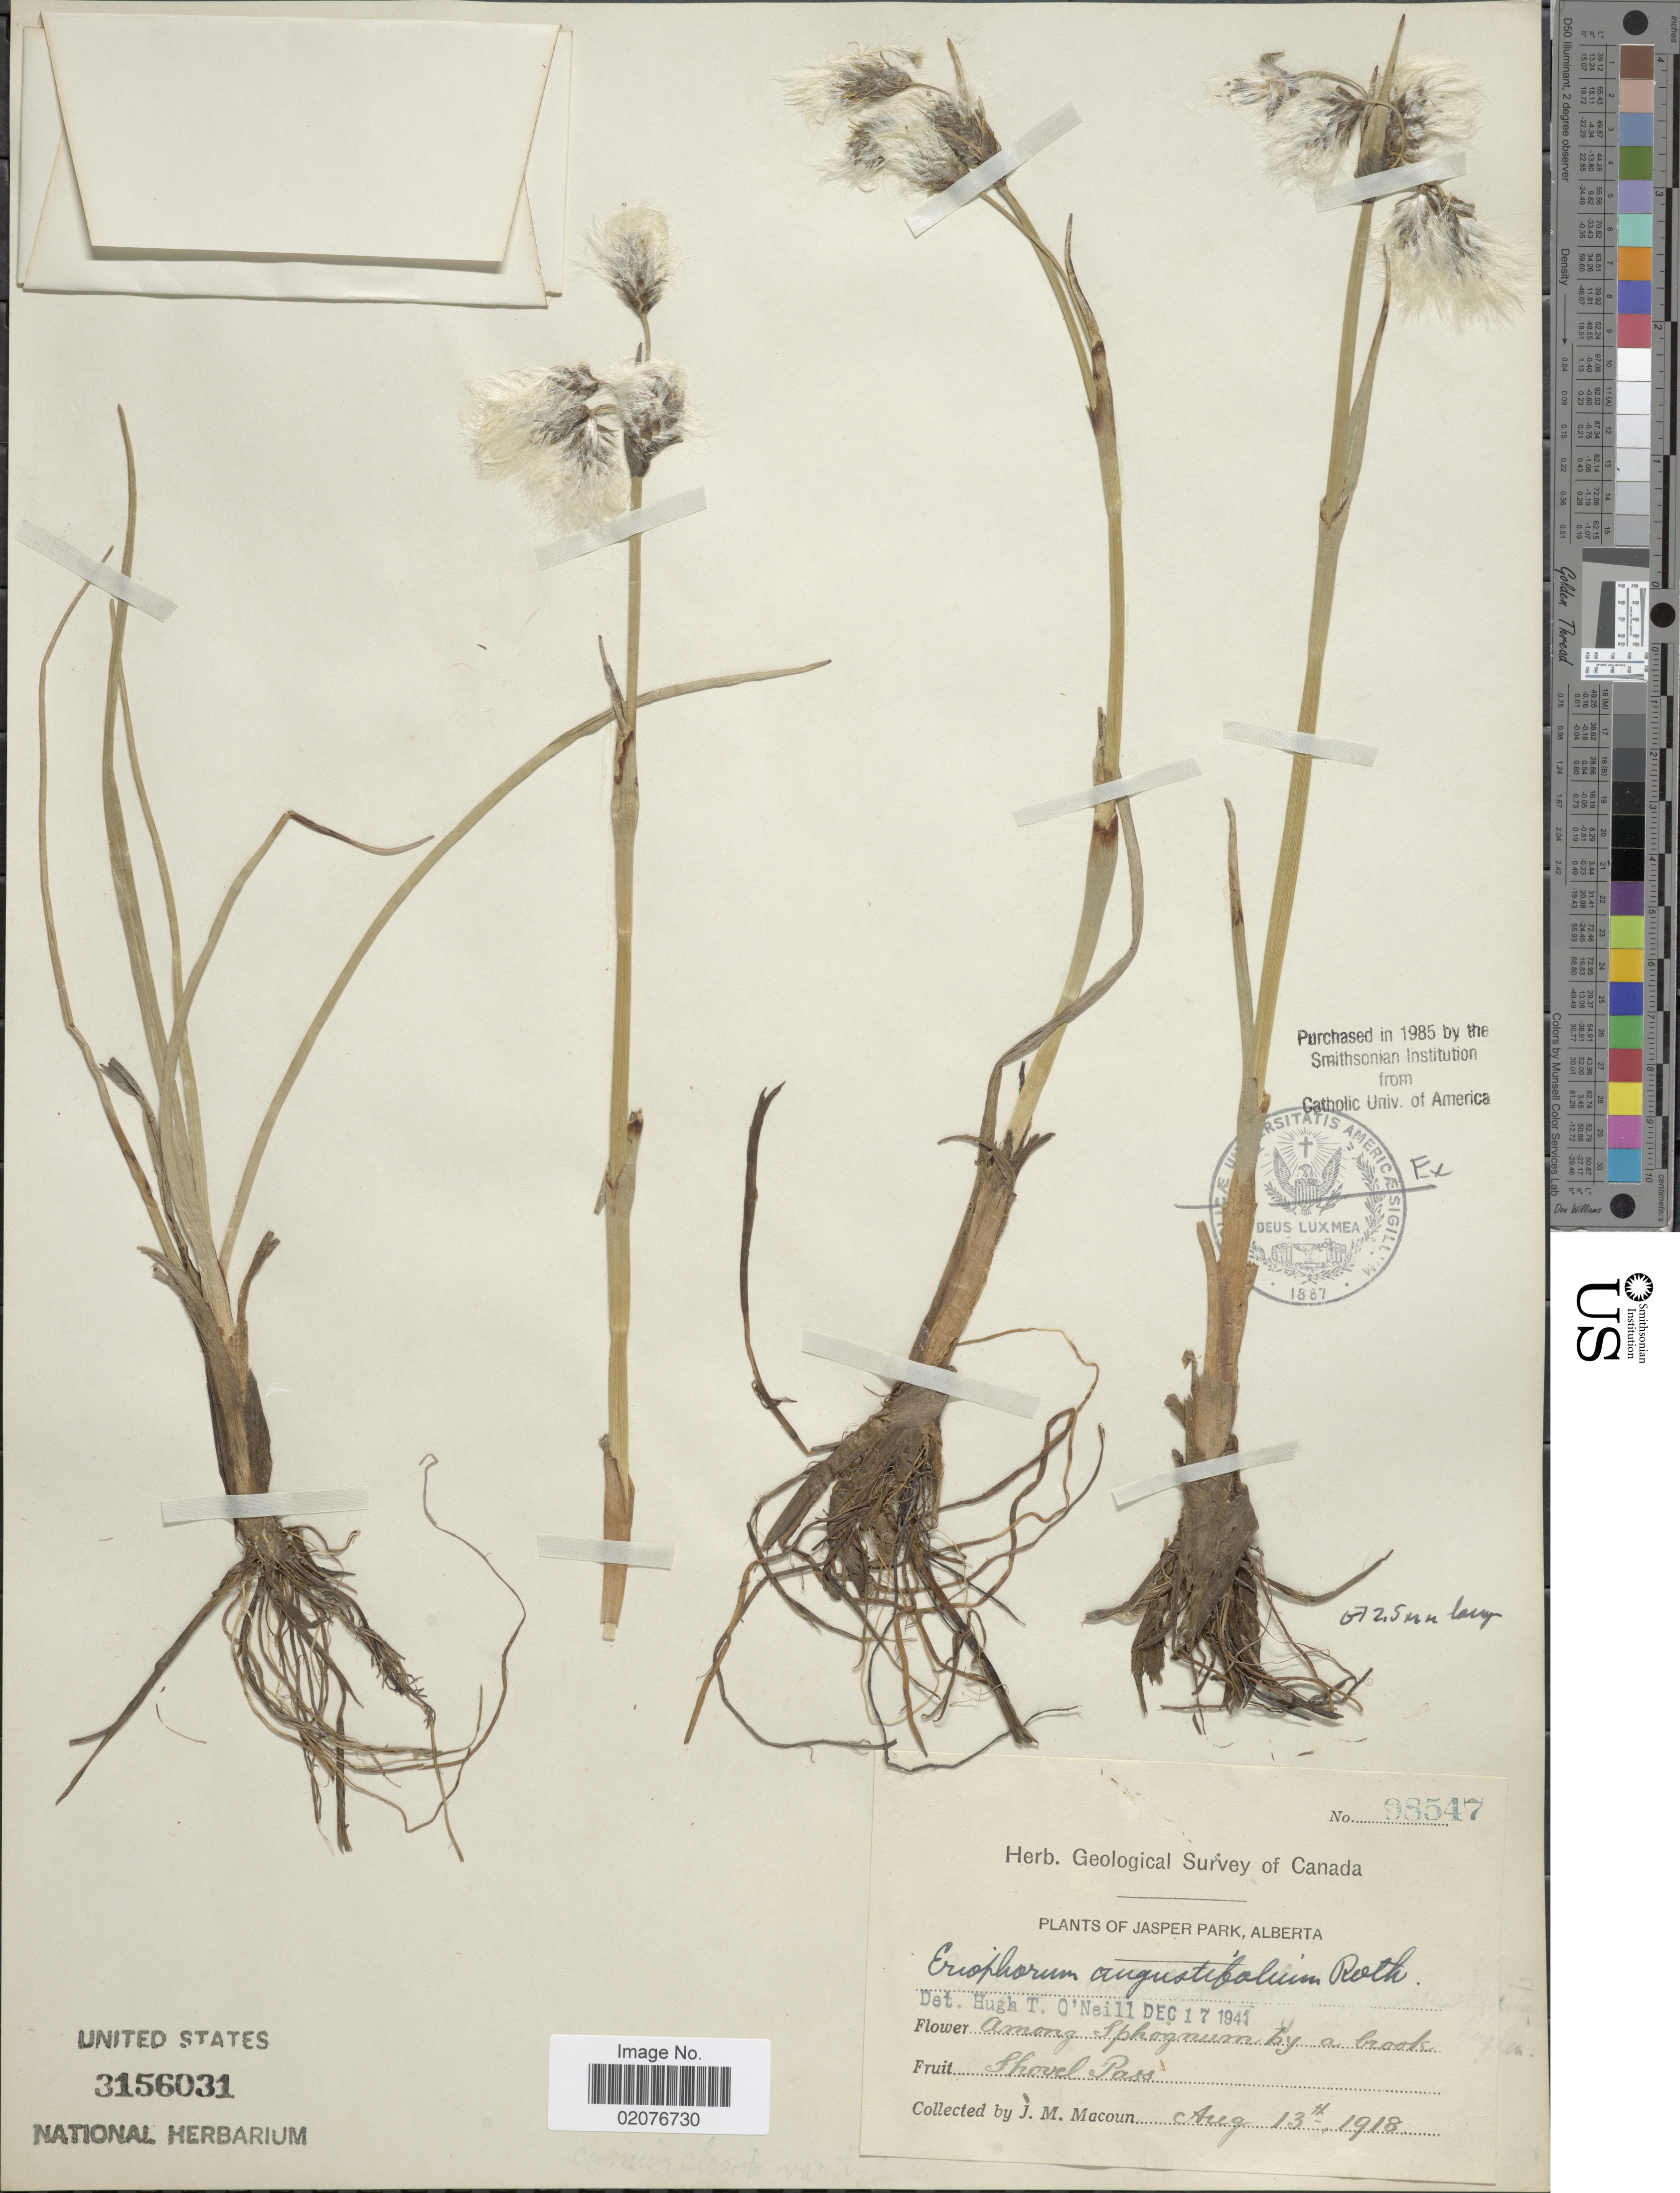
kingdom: Plantae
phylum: Tracheophyta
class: Liliopsida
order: Poales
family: Cyperaceae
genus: Eriophorum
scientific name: Eriophorum angustifolium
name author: Honck.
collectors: J. Macoun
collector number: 98547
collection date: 1918-08-13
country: Canada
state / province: Alberta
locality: Jasper Park, Among Sphagnum by a brook, Shovel Pass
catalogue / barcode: US 3156031